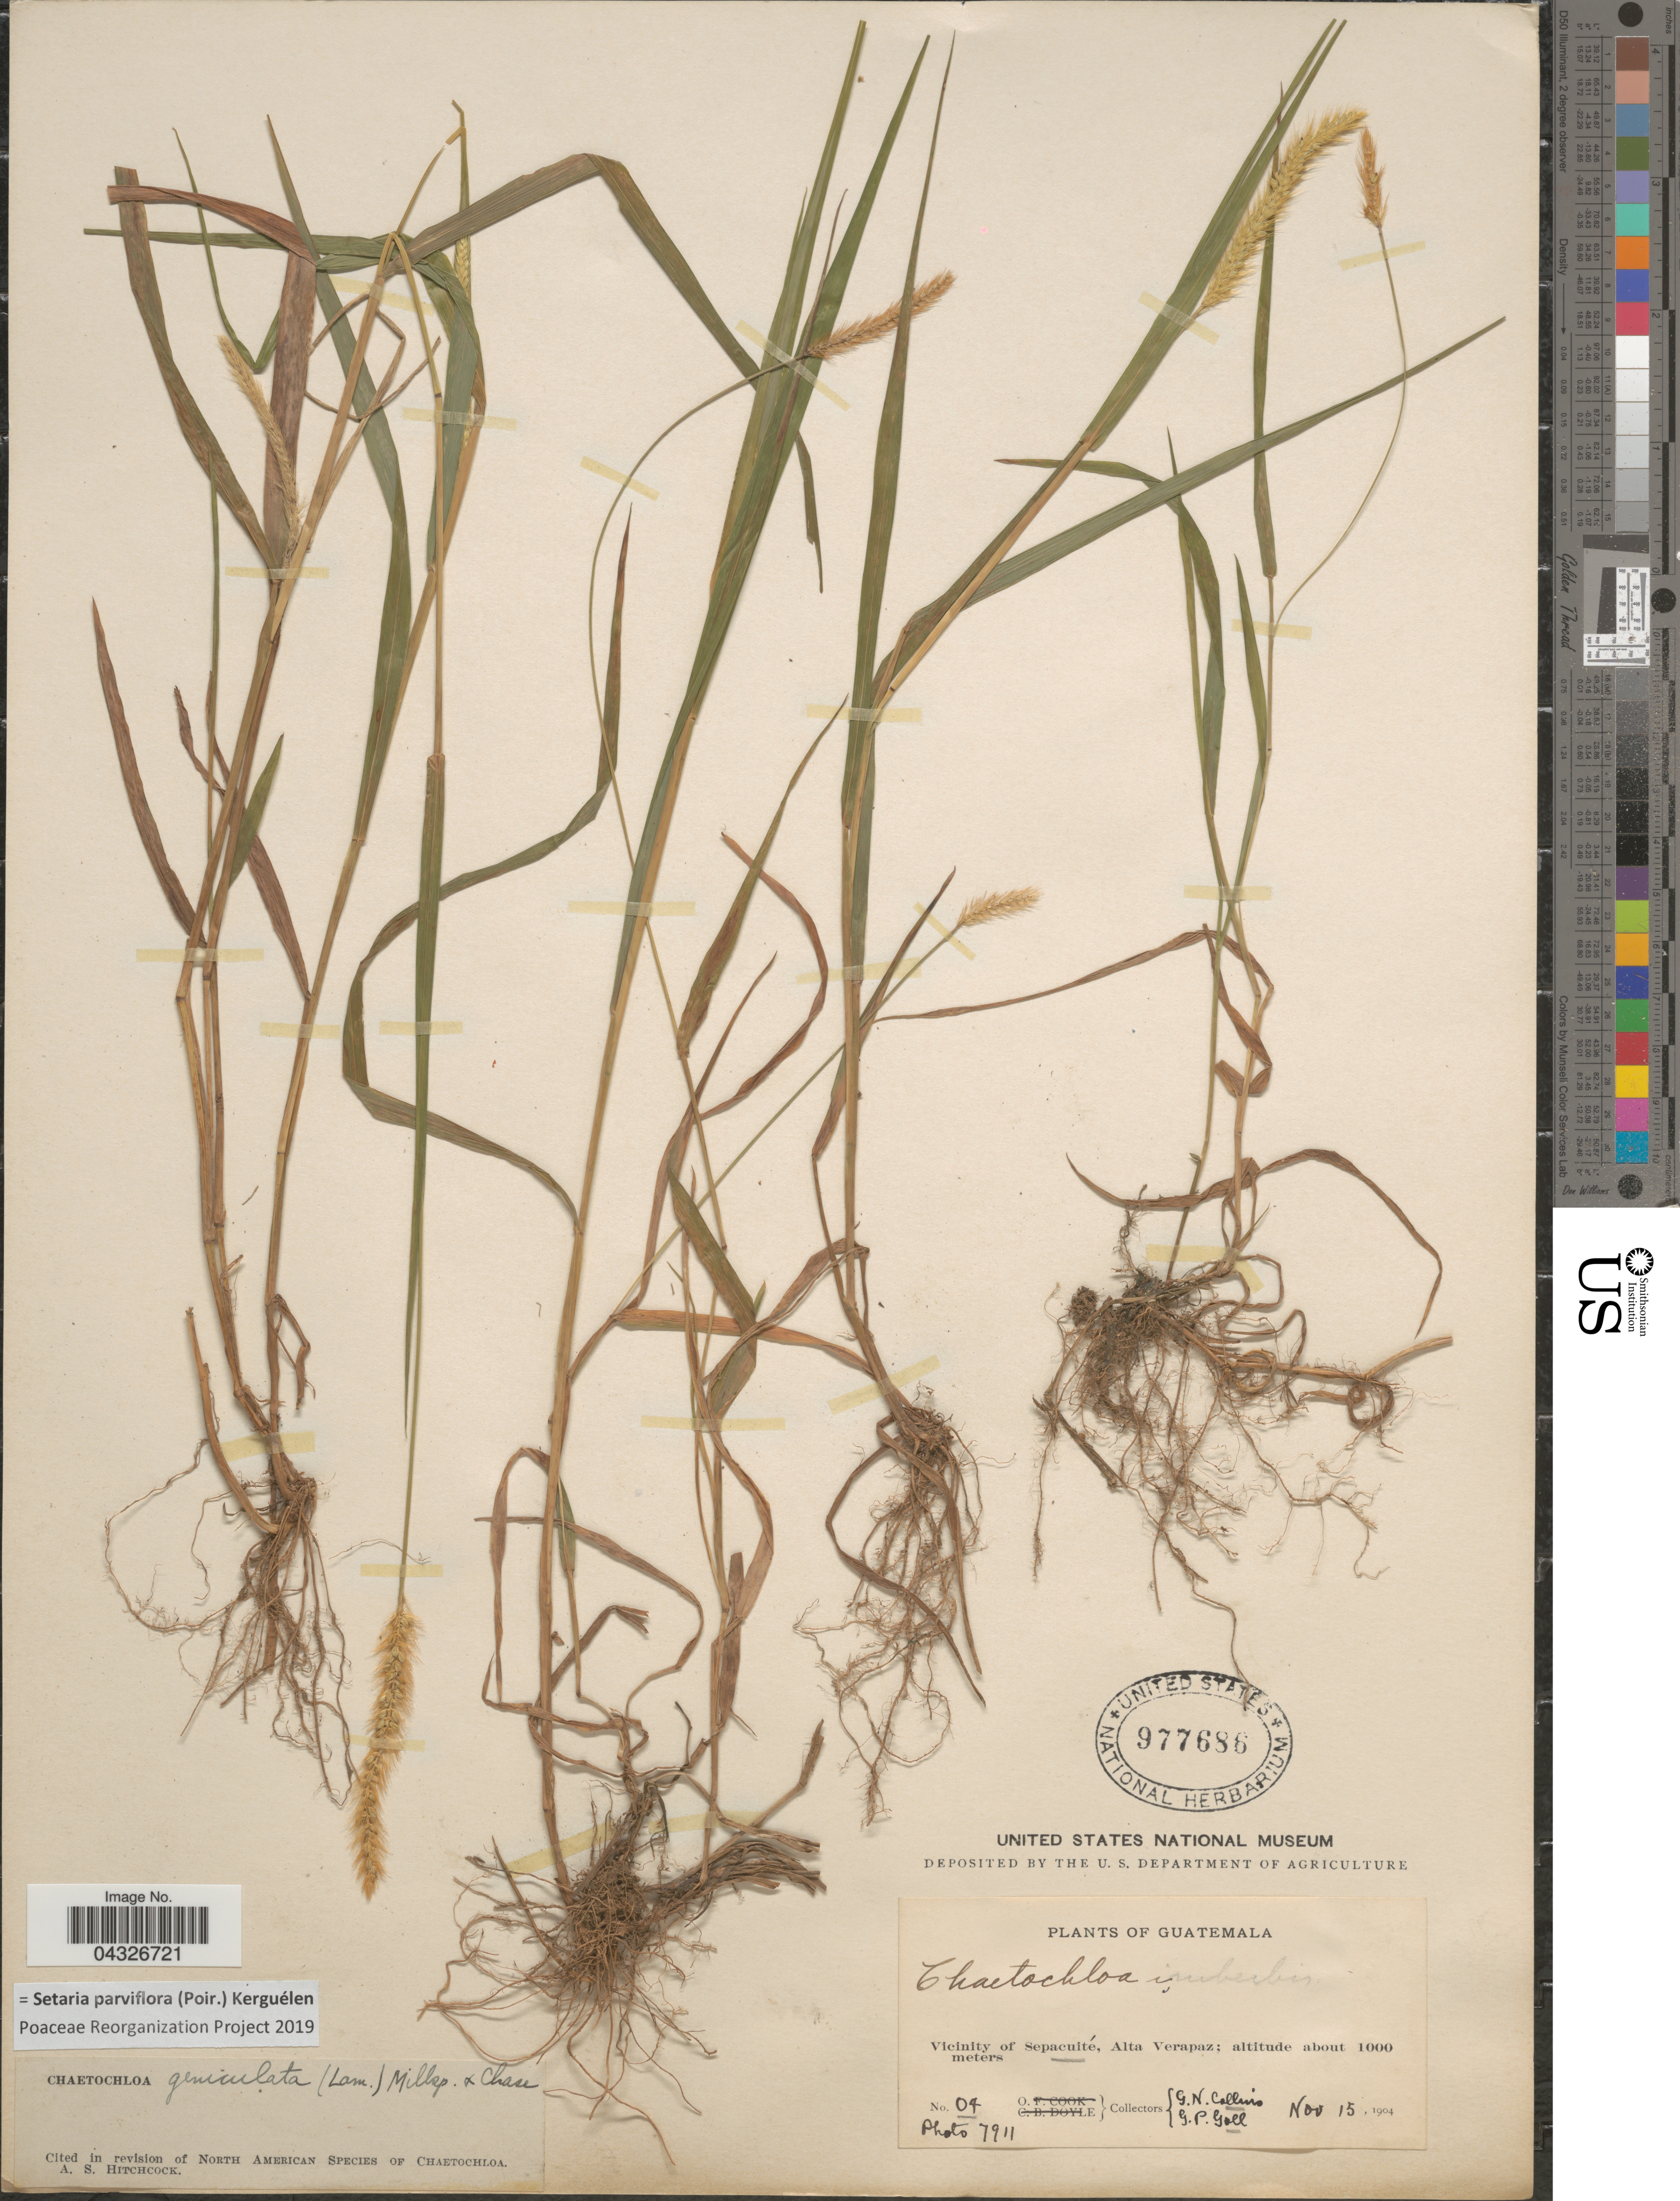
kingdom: Plantae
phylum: Tracheophyta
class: Liliopsida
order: Poales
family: Poaceae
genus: Setaria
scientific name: Setaria parviflora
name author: (Poir.) Kerguélen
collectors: G. Collins & G. P. Goll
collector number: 04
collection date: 1904-11-15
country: Guatemala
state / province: Alta Verapaz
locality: Vicinity of Sepacuité.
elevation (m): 1000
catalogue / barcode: US 977686